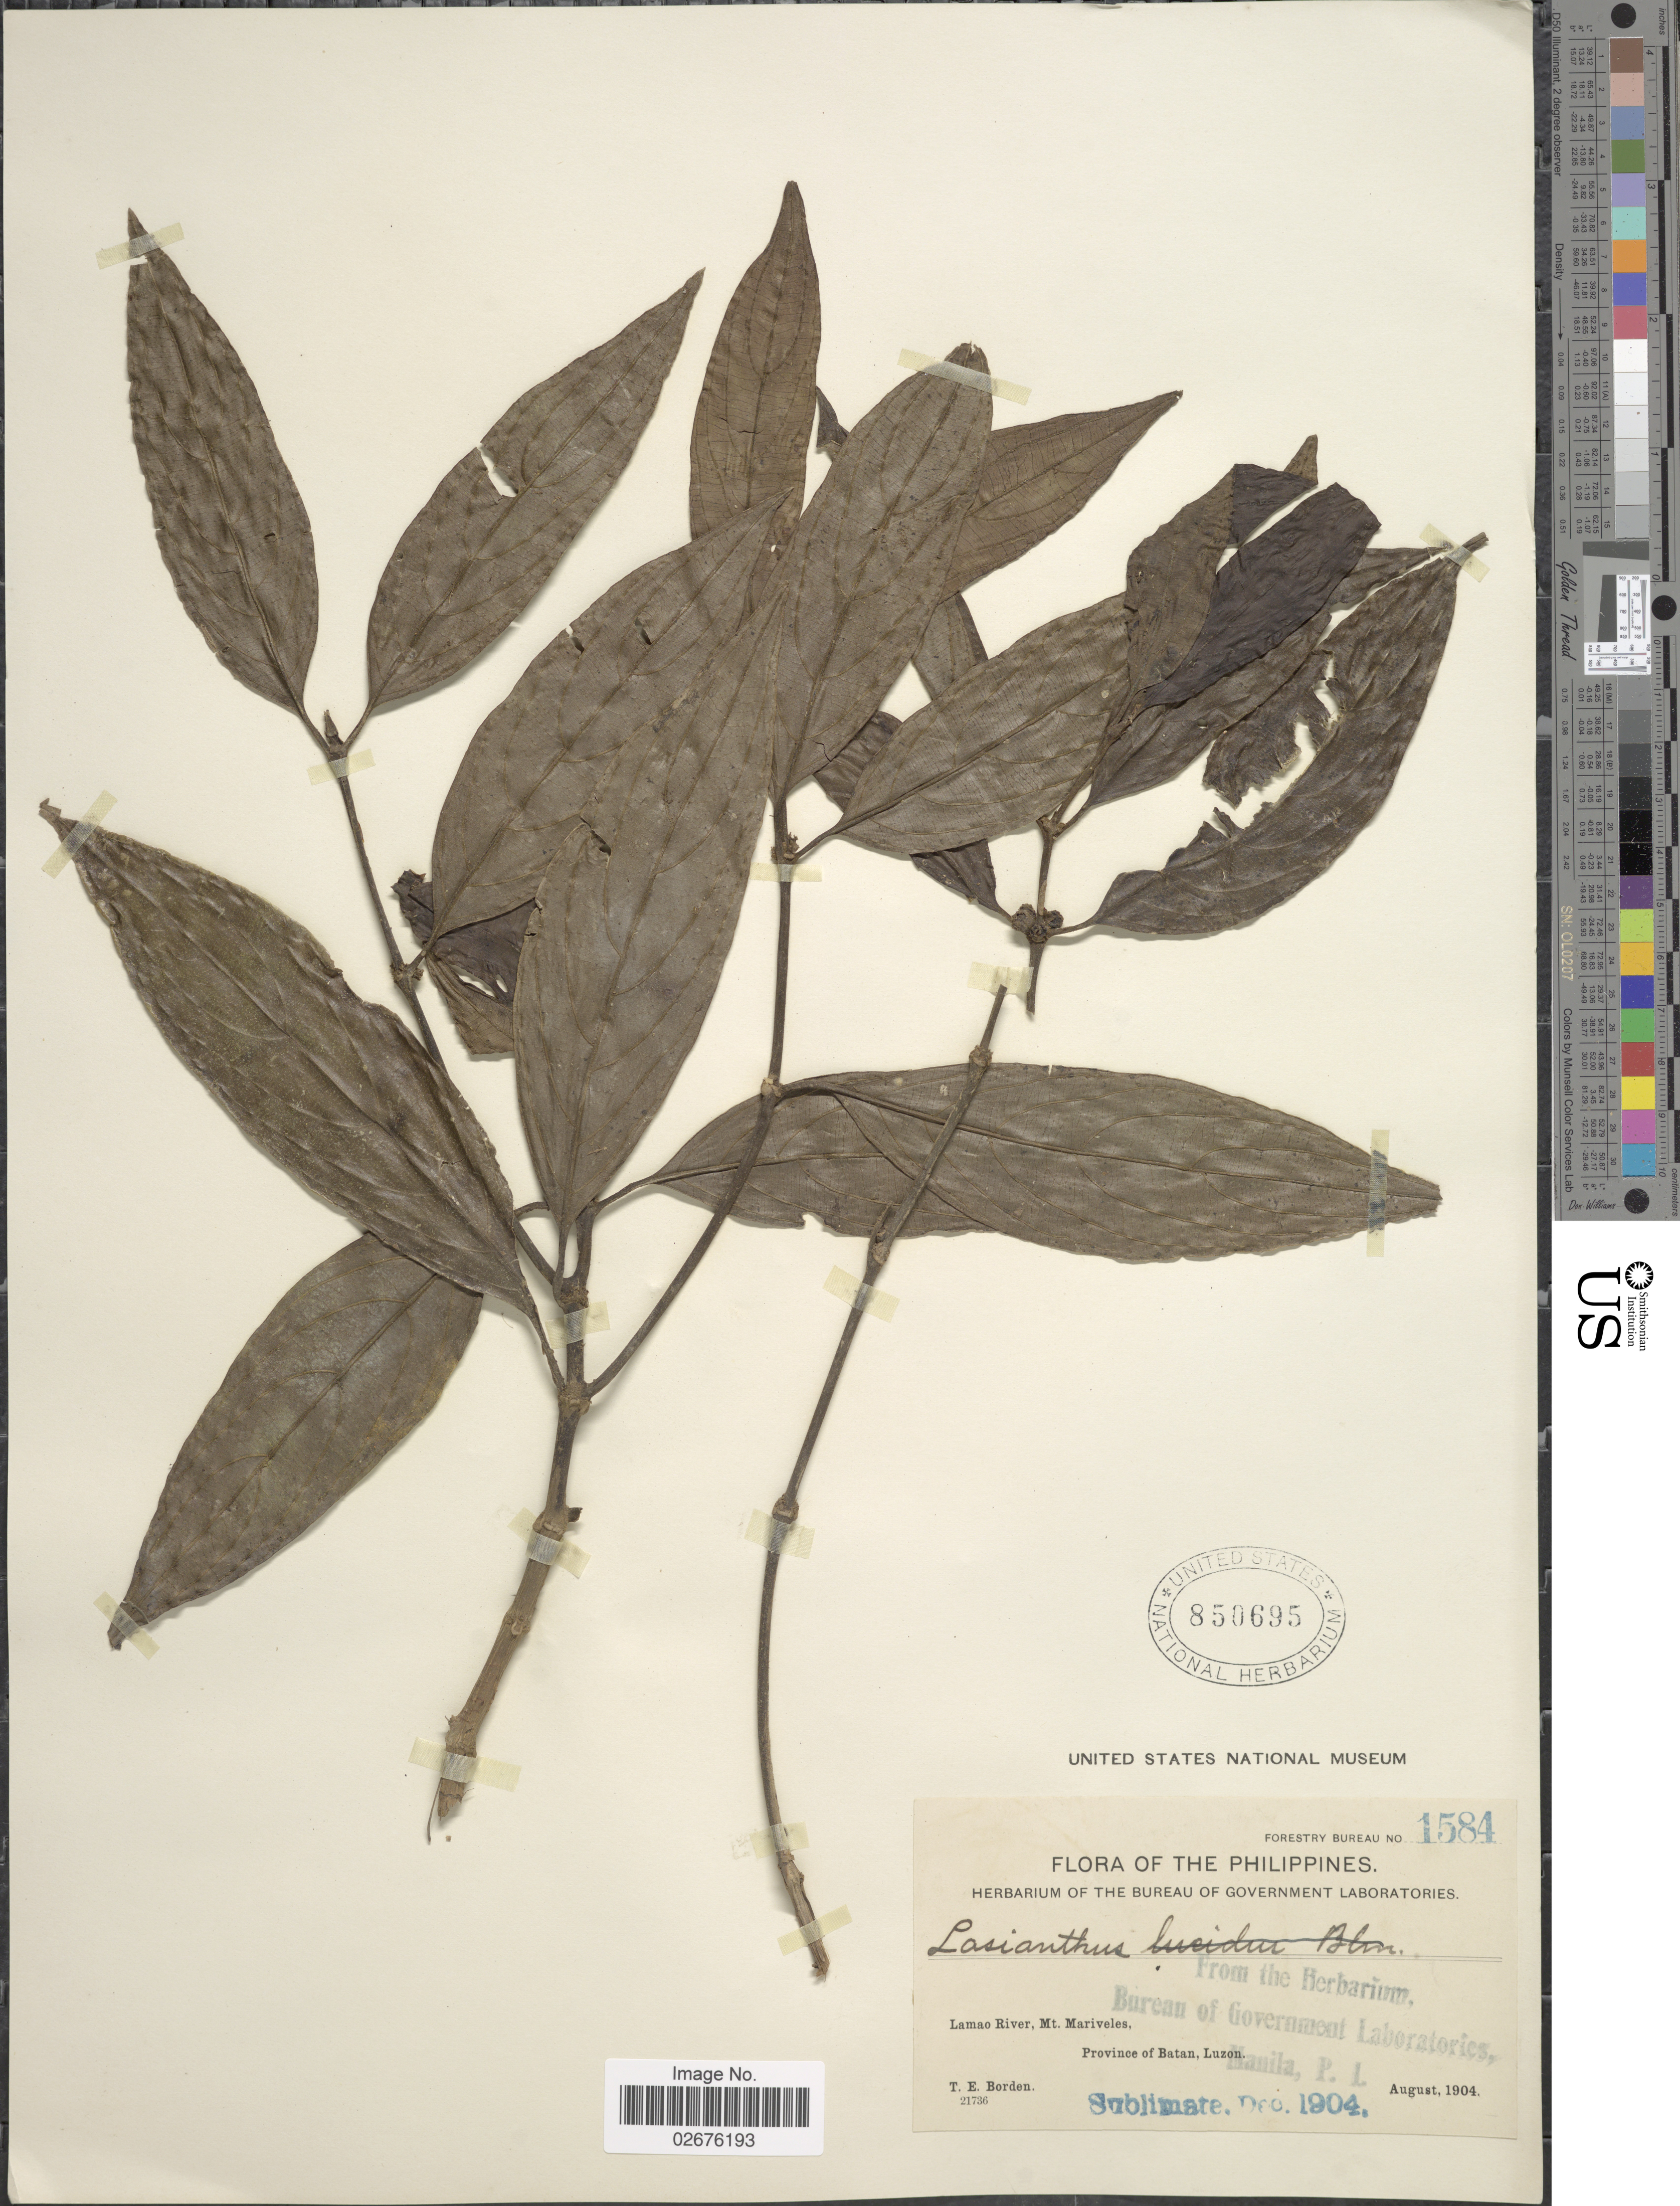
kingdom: Plantae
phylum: Tracheophyta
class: Magnoliopsida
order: Gentianales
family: Rubiaceae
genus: Lasianthus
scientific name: Lasianthus sp.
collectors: T. E. Borden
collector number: Forestry Bureau 1584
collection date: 1904-08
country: Philippines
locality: Lamao River, Mt. Mariveles, Province of Bataan, Luzon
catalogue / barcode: US 850695